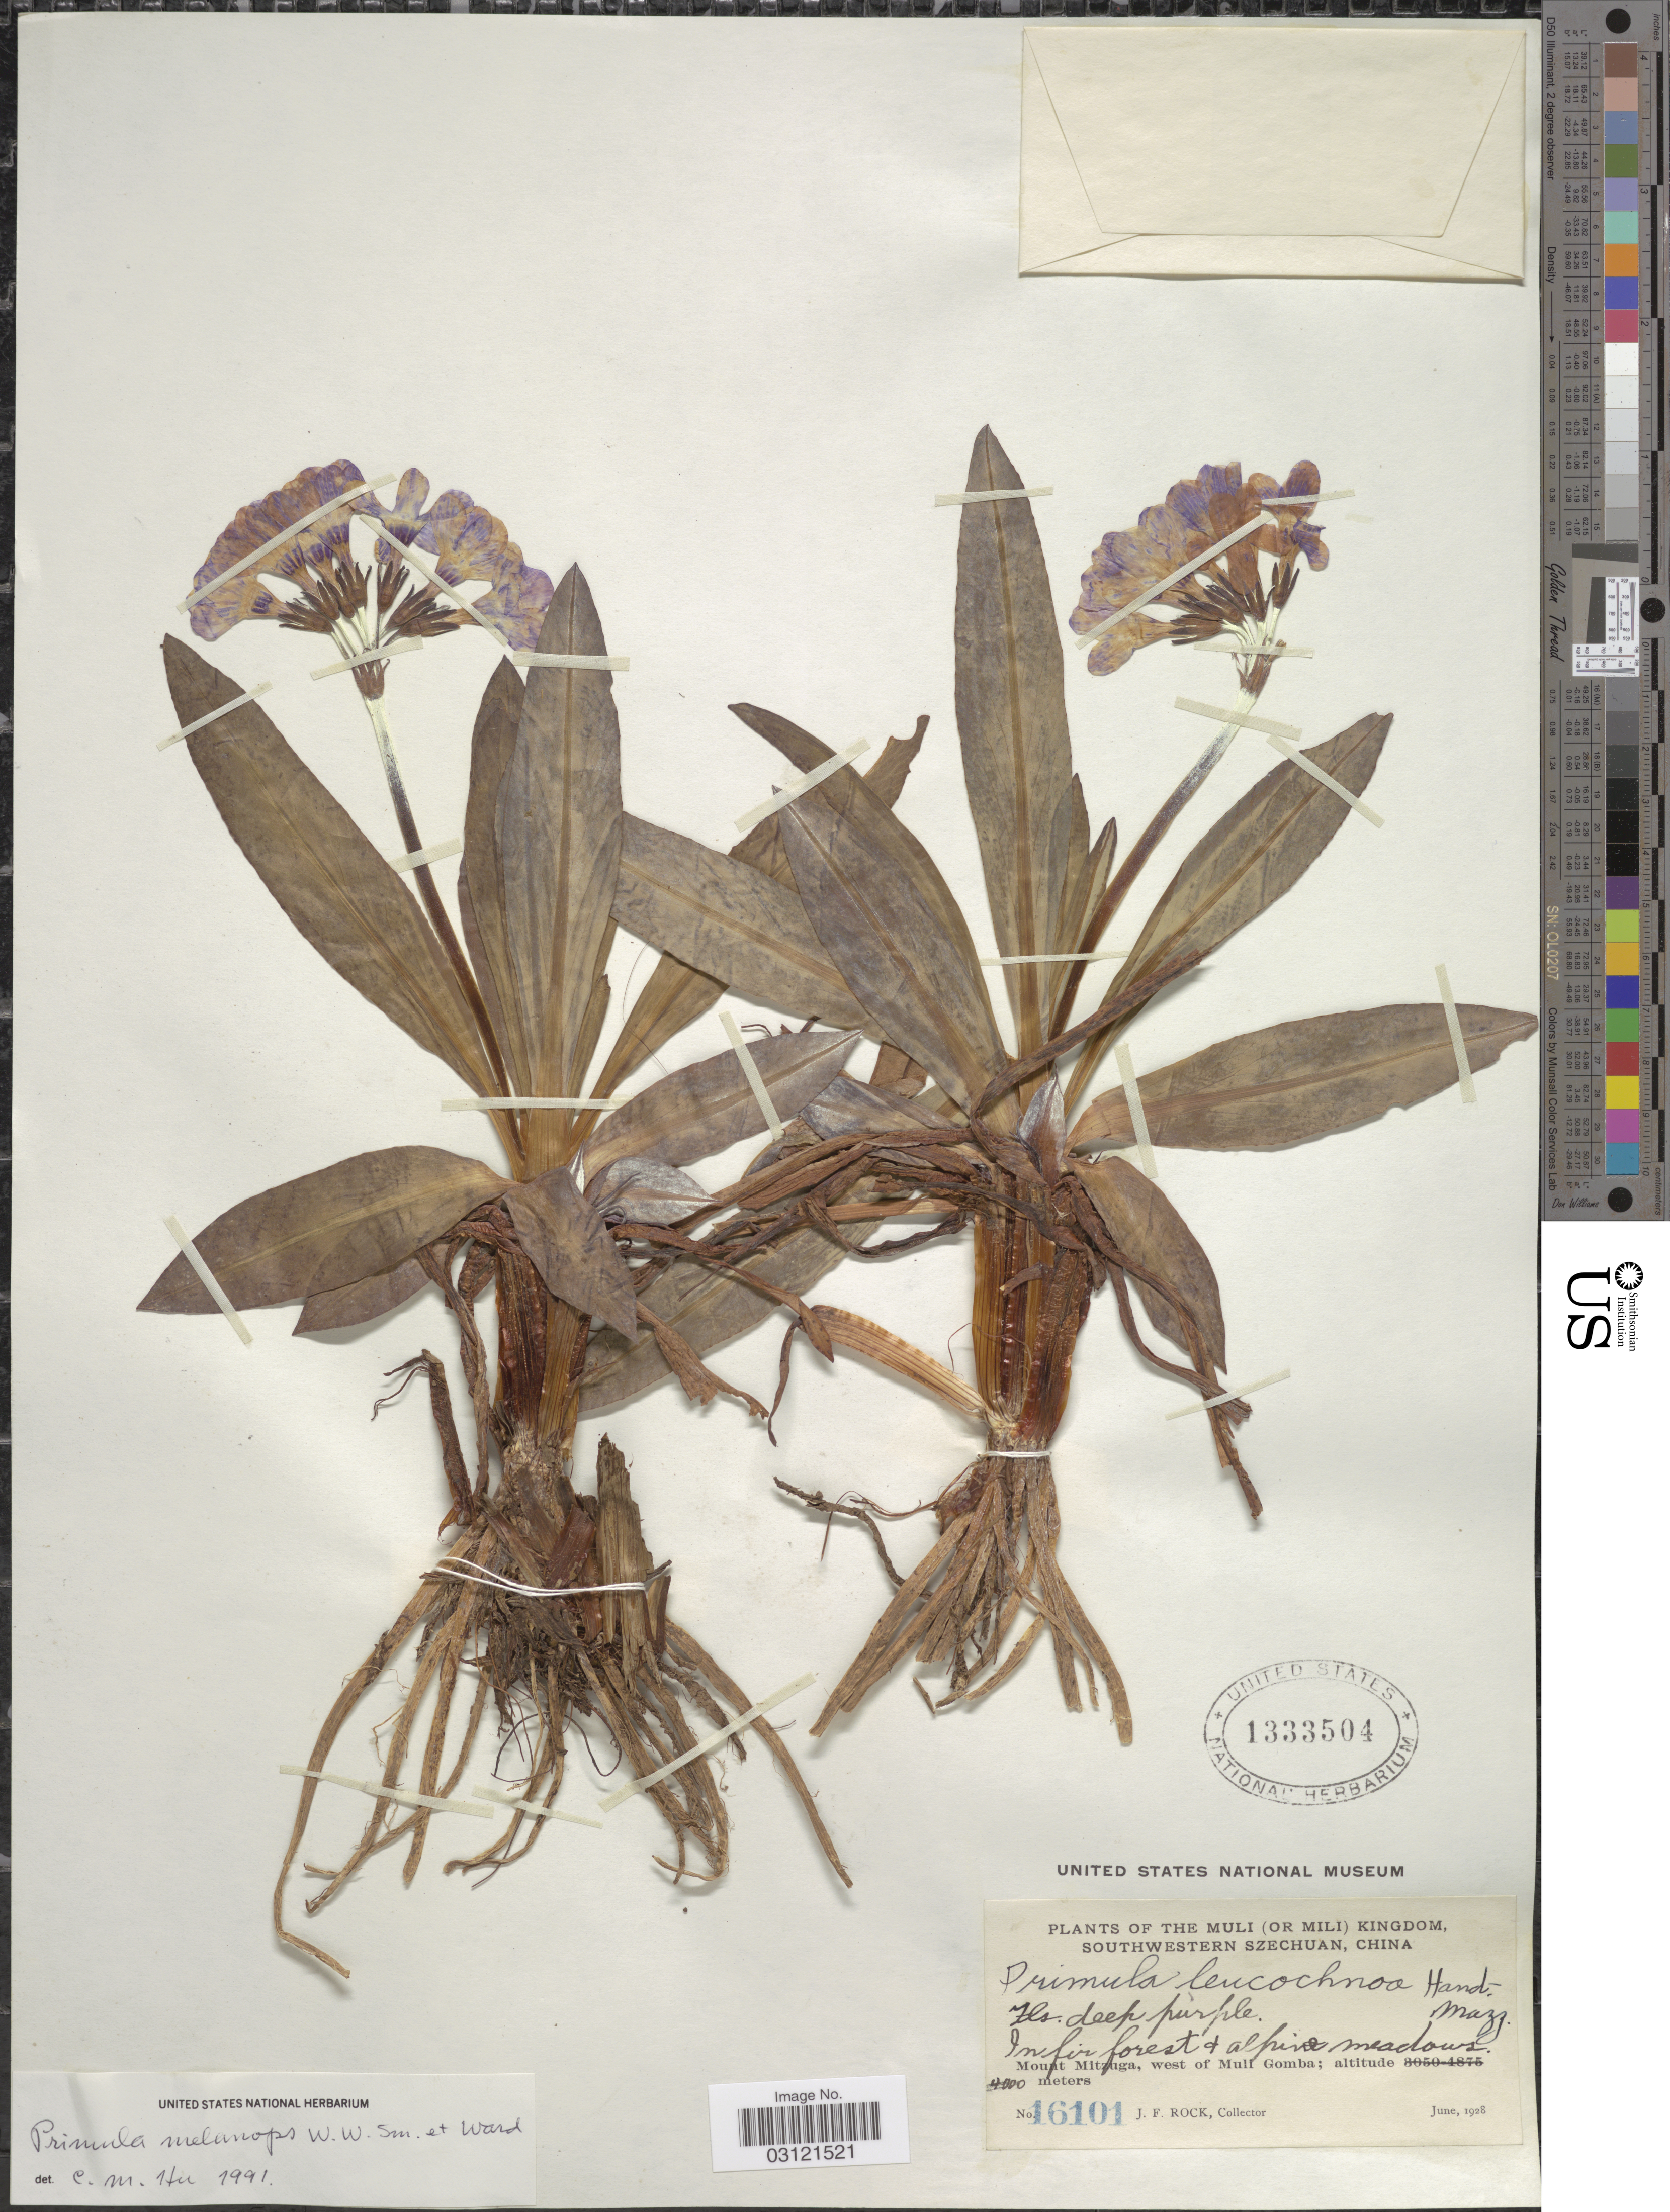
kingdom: Plantae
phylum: Tracheophyta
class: Magnoliopsida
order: Ericales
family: Primulaceae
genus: Primula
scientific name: Primula melanops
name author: W.W. Sm. & Kingdon-Ward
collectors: J. Rock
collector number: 16101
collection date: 1928-06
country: China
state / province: Sichuan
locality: The Muli (or Mili) Kingdom, Southwestern Szechuan. In fir forest at alpine meadows. Mount Mitzuga, west of Muli Gomba.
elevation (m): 4000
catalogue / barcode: US 1333504